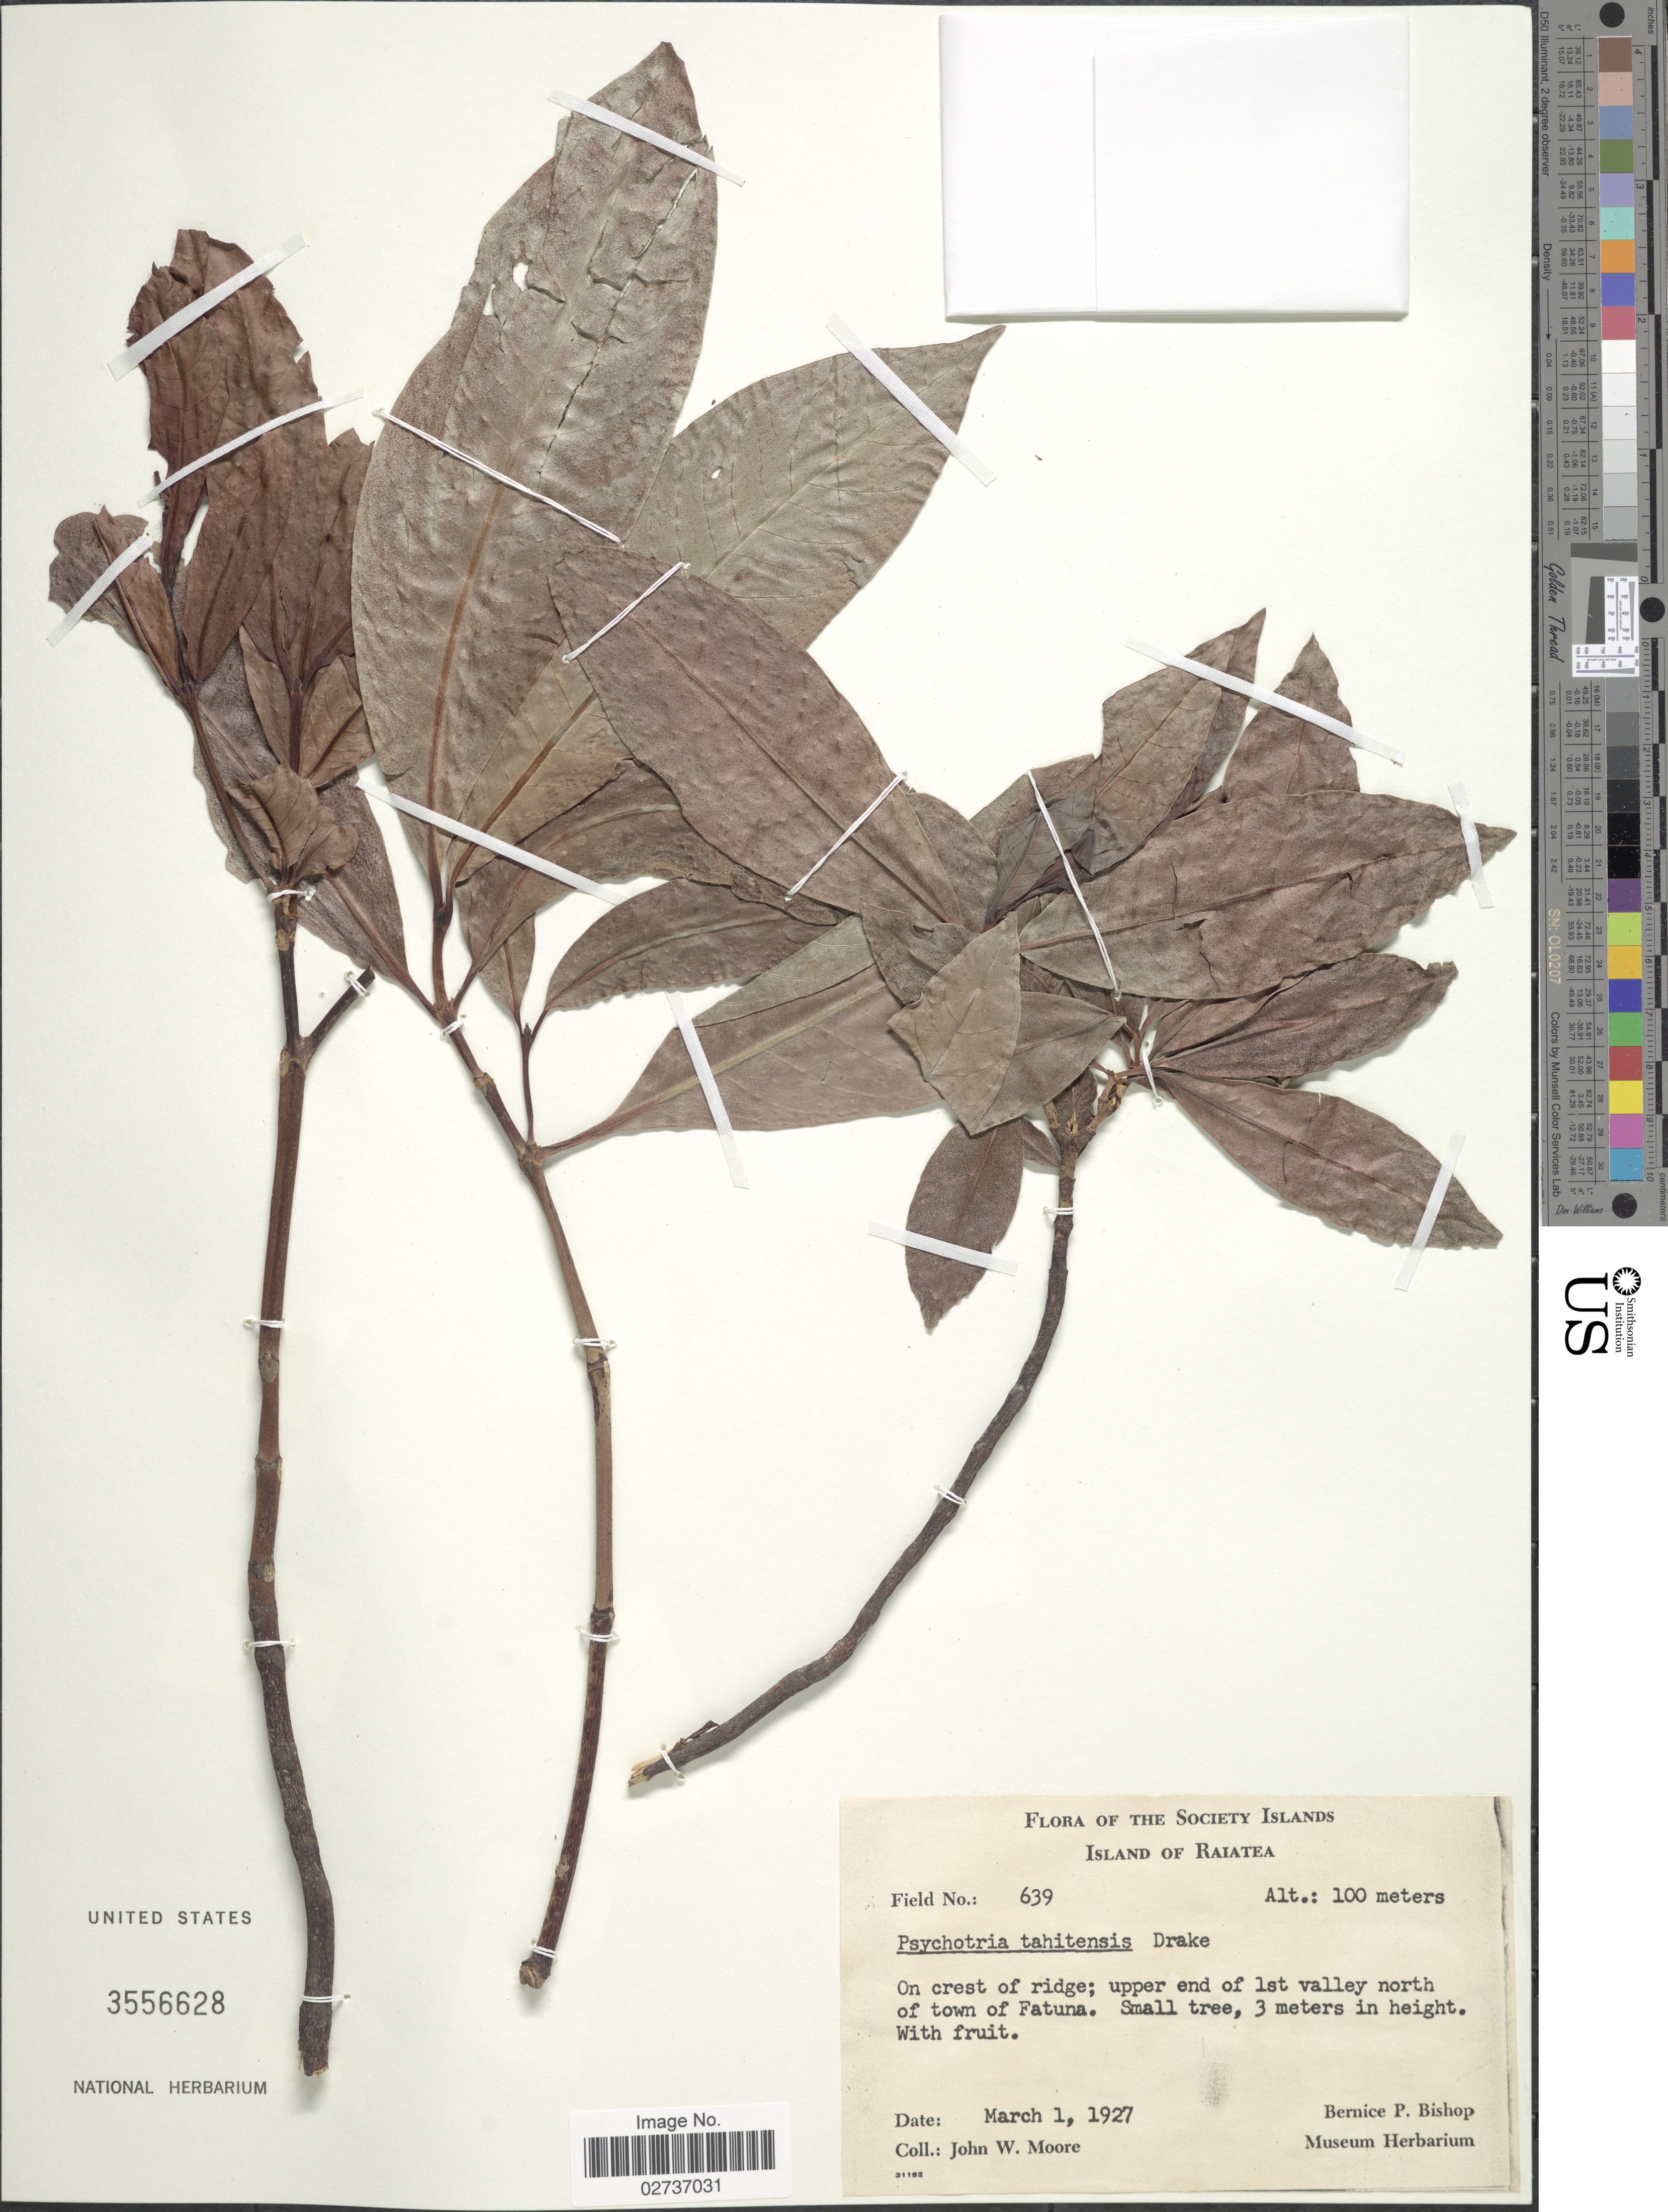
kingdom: Plantae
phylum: Tracheophyta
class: Magnoliopsida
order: Gentianales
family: Rubiaceae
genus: Psychotria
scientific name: Psychotria tahitensis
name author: (Drake) Drake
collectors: J. Moore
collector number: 639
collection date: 1927-03-01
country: French Polynesia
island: Raiatea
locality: Society Islands. Island of Raiatea. On crest of ridge; upper end of 1st valley north of town of Fatuna.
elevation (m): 100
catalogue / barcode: US 3556628